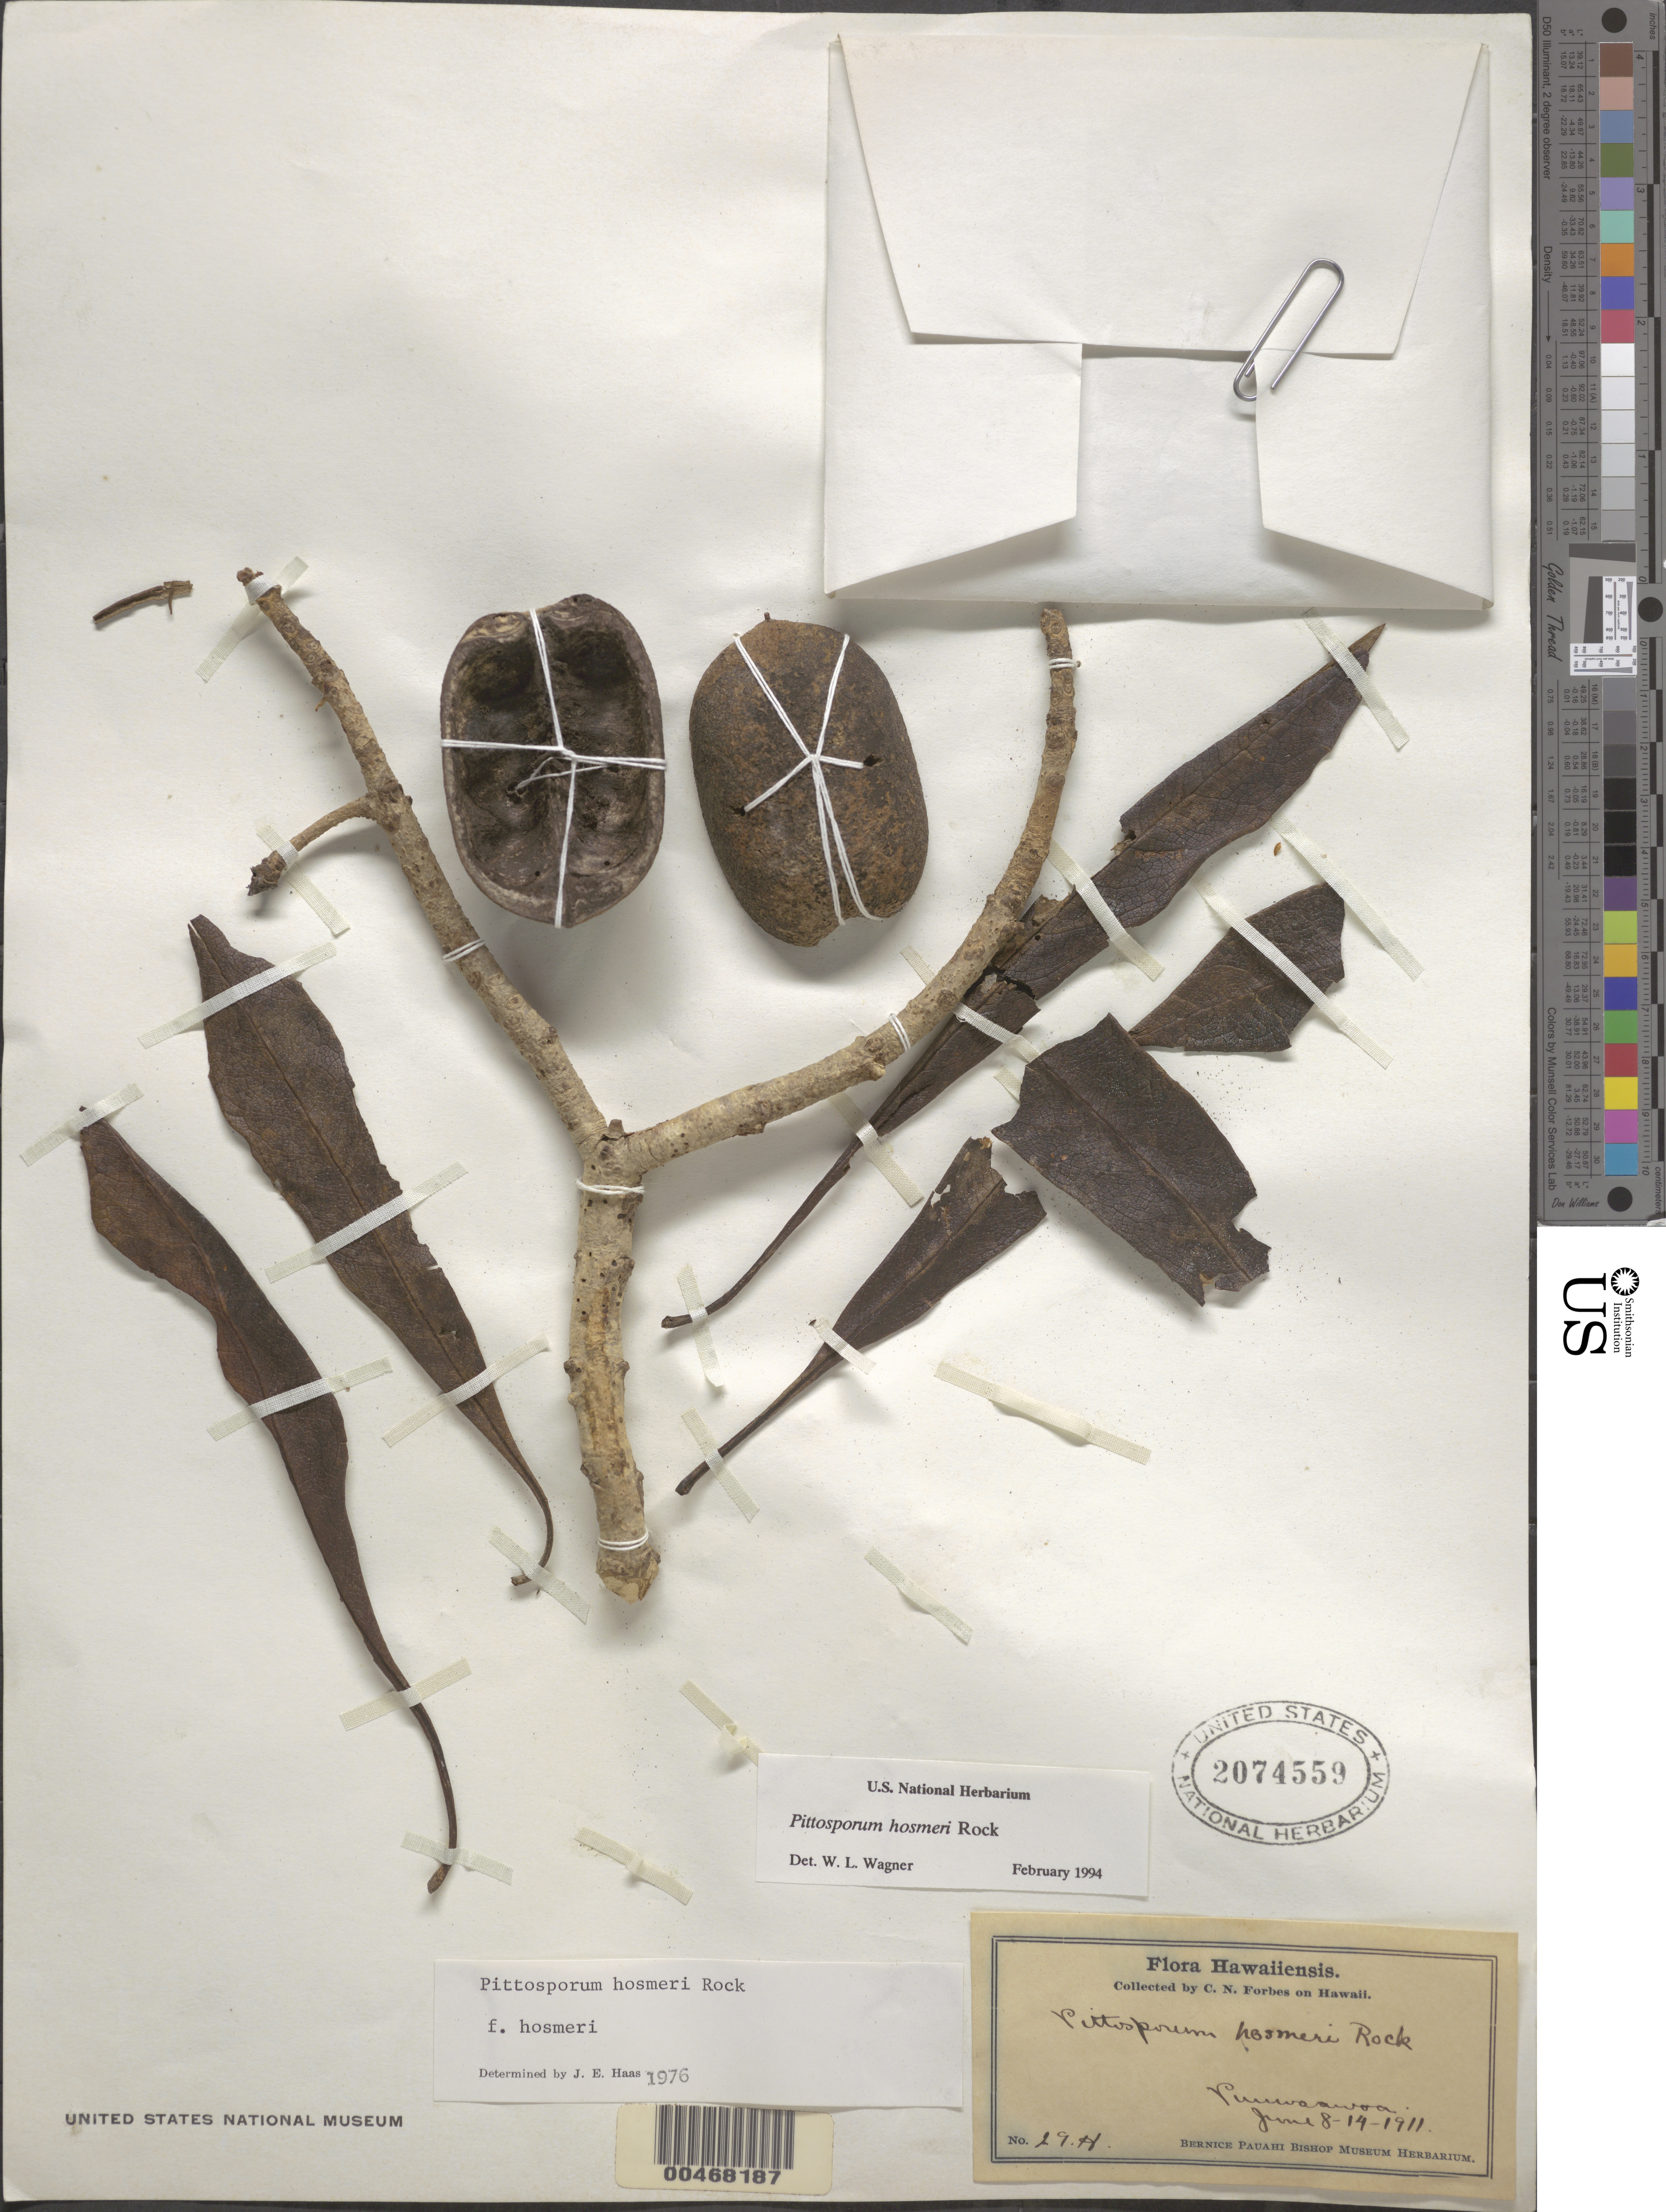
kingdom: Plantae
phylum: Tracheophyta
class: Magnoliopsida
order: Apiales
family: Pittosporaceae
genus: Pittosporum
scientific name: Pittosporum hosmeri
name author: Rock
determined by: Wagner, W. L., (BOT), Smithsonian Institution - National Museum of Natural History (UNITED STATES)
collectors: C. N. Forbes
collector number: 29.H.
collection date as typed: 8 Jun 1911 to 14 Jun 1911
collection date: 1911-06-08/1911-06-14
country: United States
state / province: Hawaii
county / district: Hawaii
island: Hawaii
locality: Puuwaawaa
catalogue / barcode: US 2074559